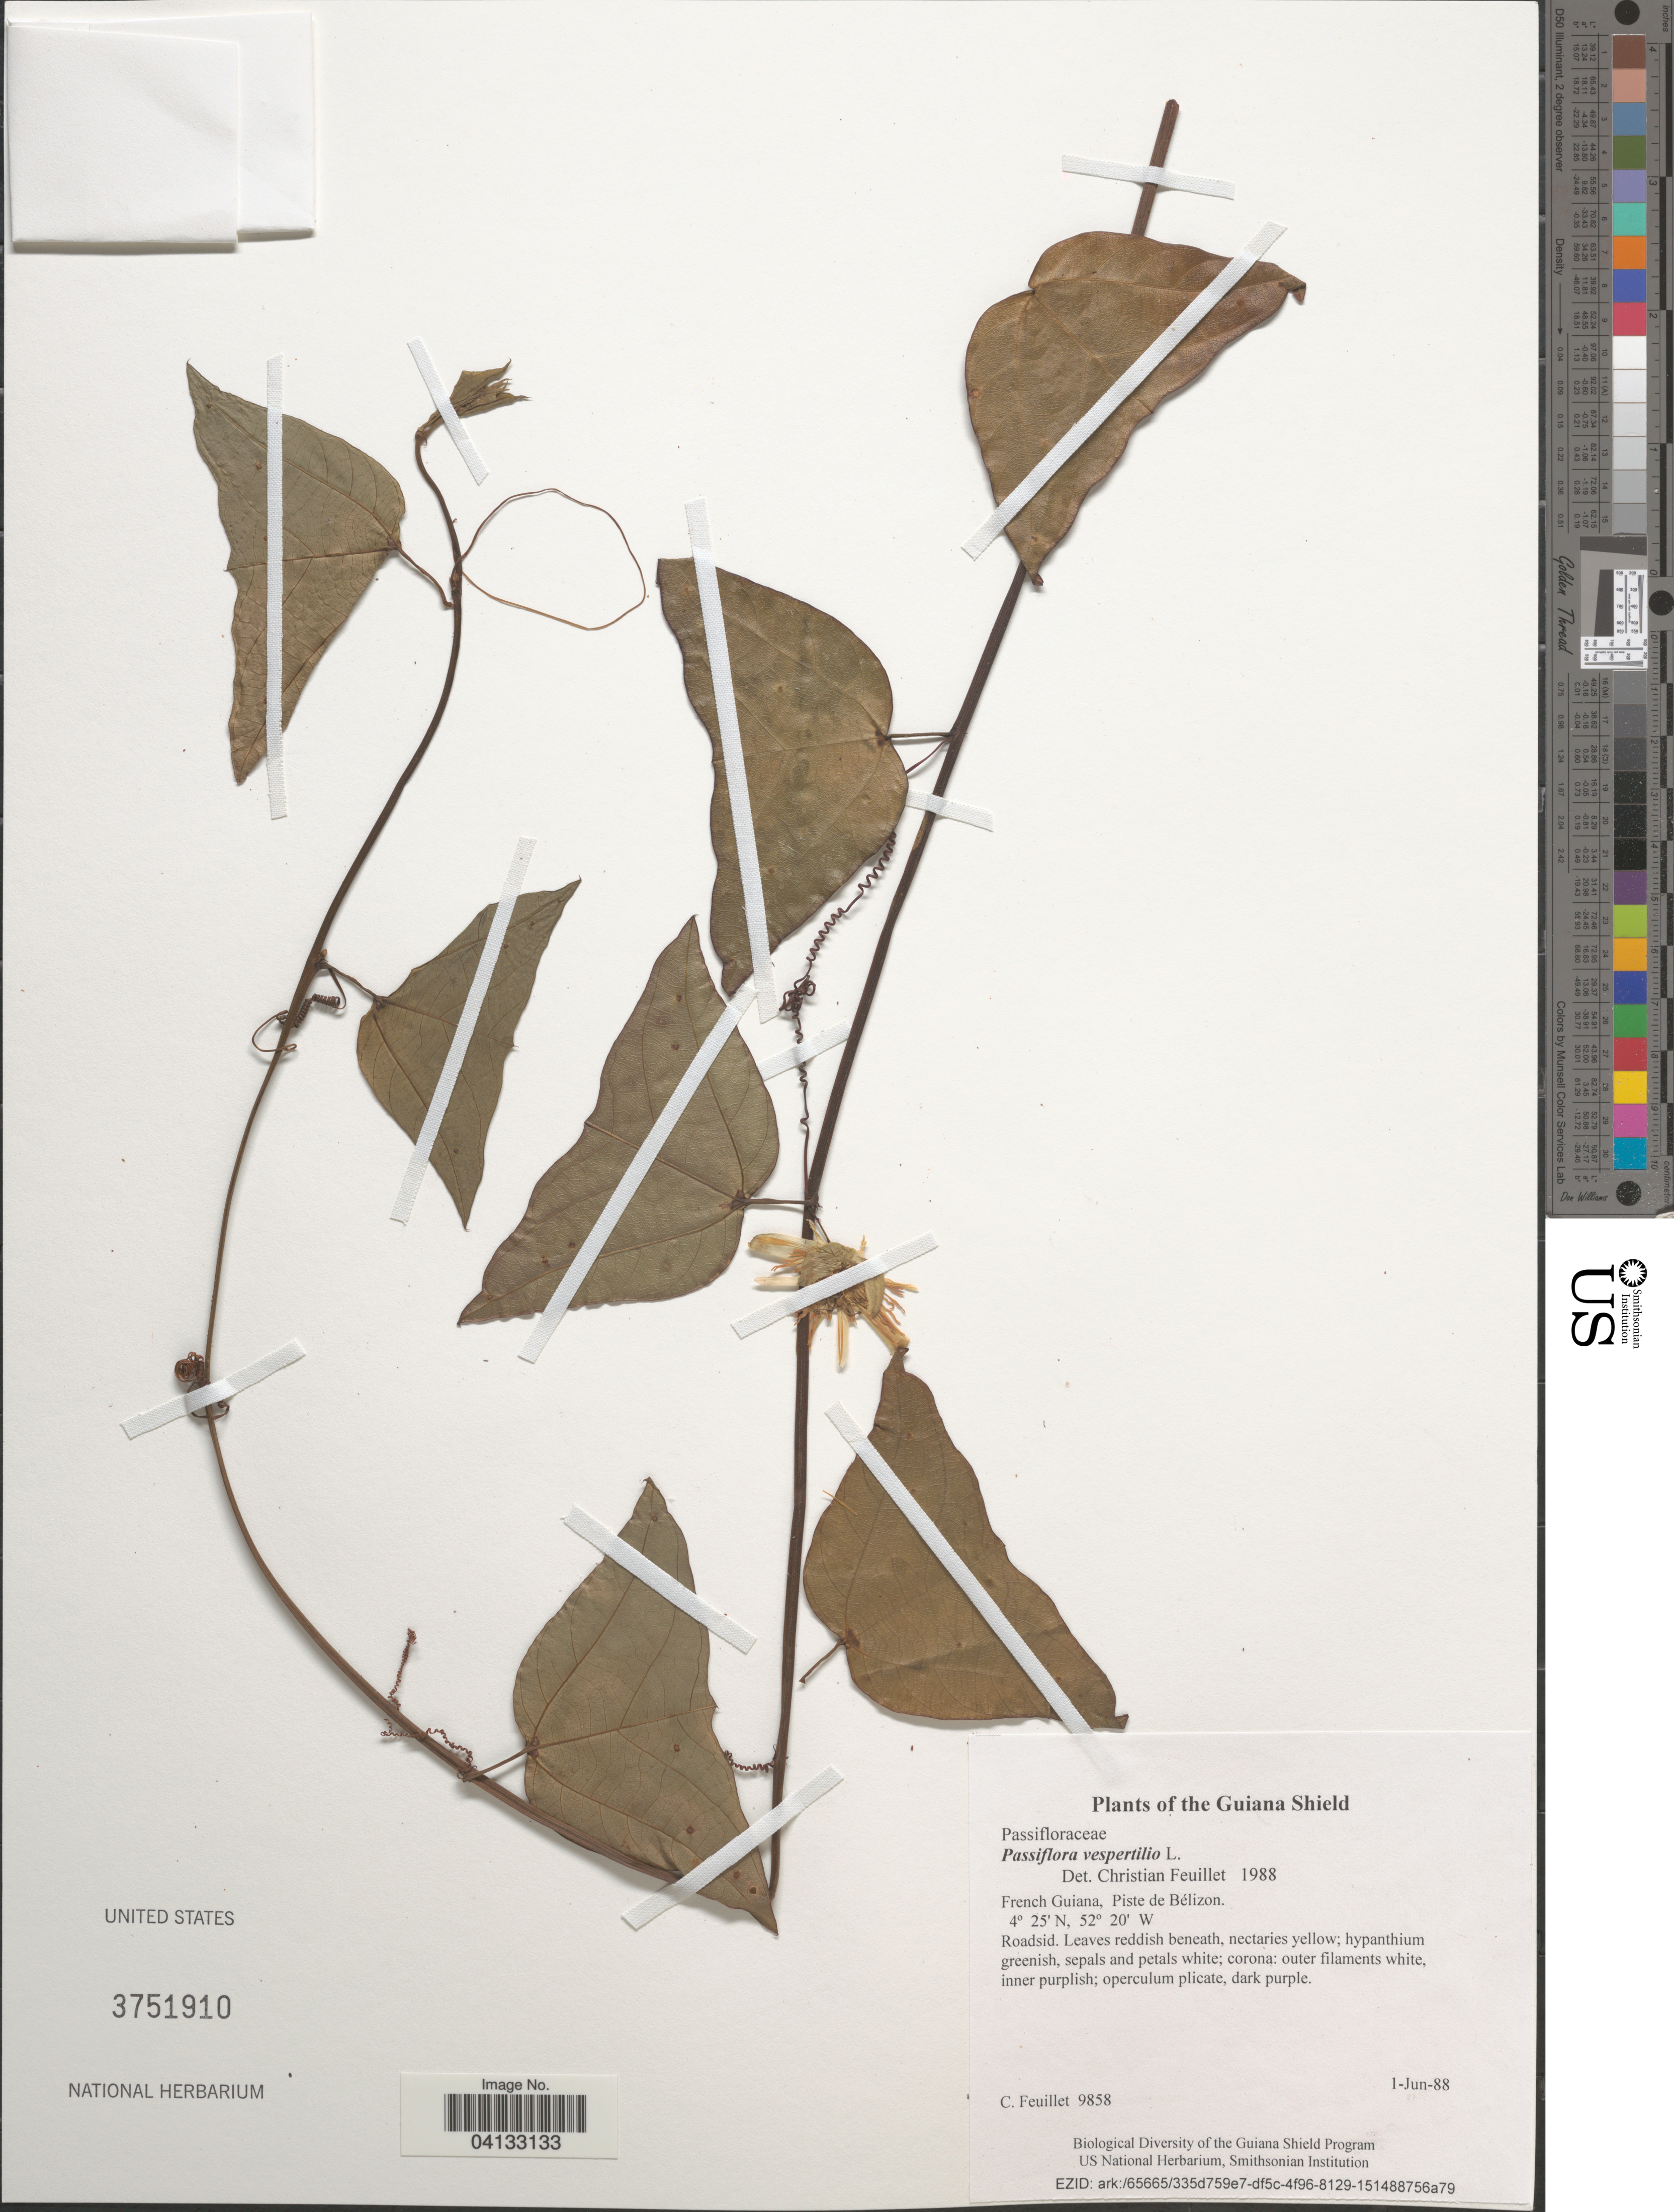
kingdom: Plantae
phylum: Tracheophyta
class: Magnoliopsida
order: Malpighiales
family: Passifloraceae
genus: Passiflora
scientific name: Passiflora vespertilio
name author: L.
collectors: C. Feuillet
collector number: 9858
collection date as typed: Transcribed d/m/y: 1/6/88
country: French Guiana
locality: Guiana Shield. Piste de Bélizon.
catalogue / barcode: US 3751910